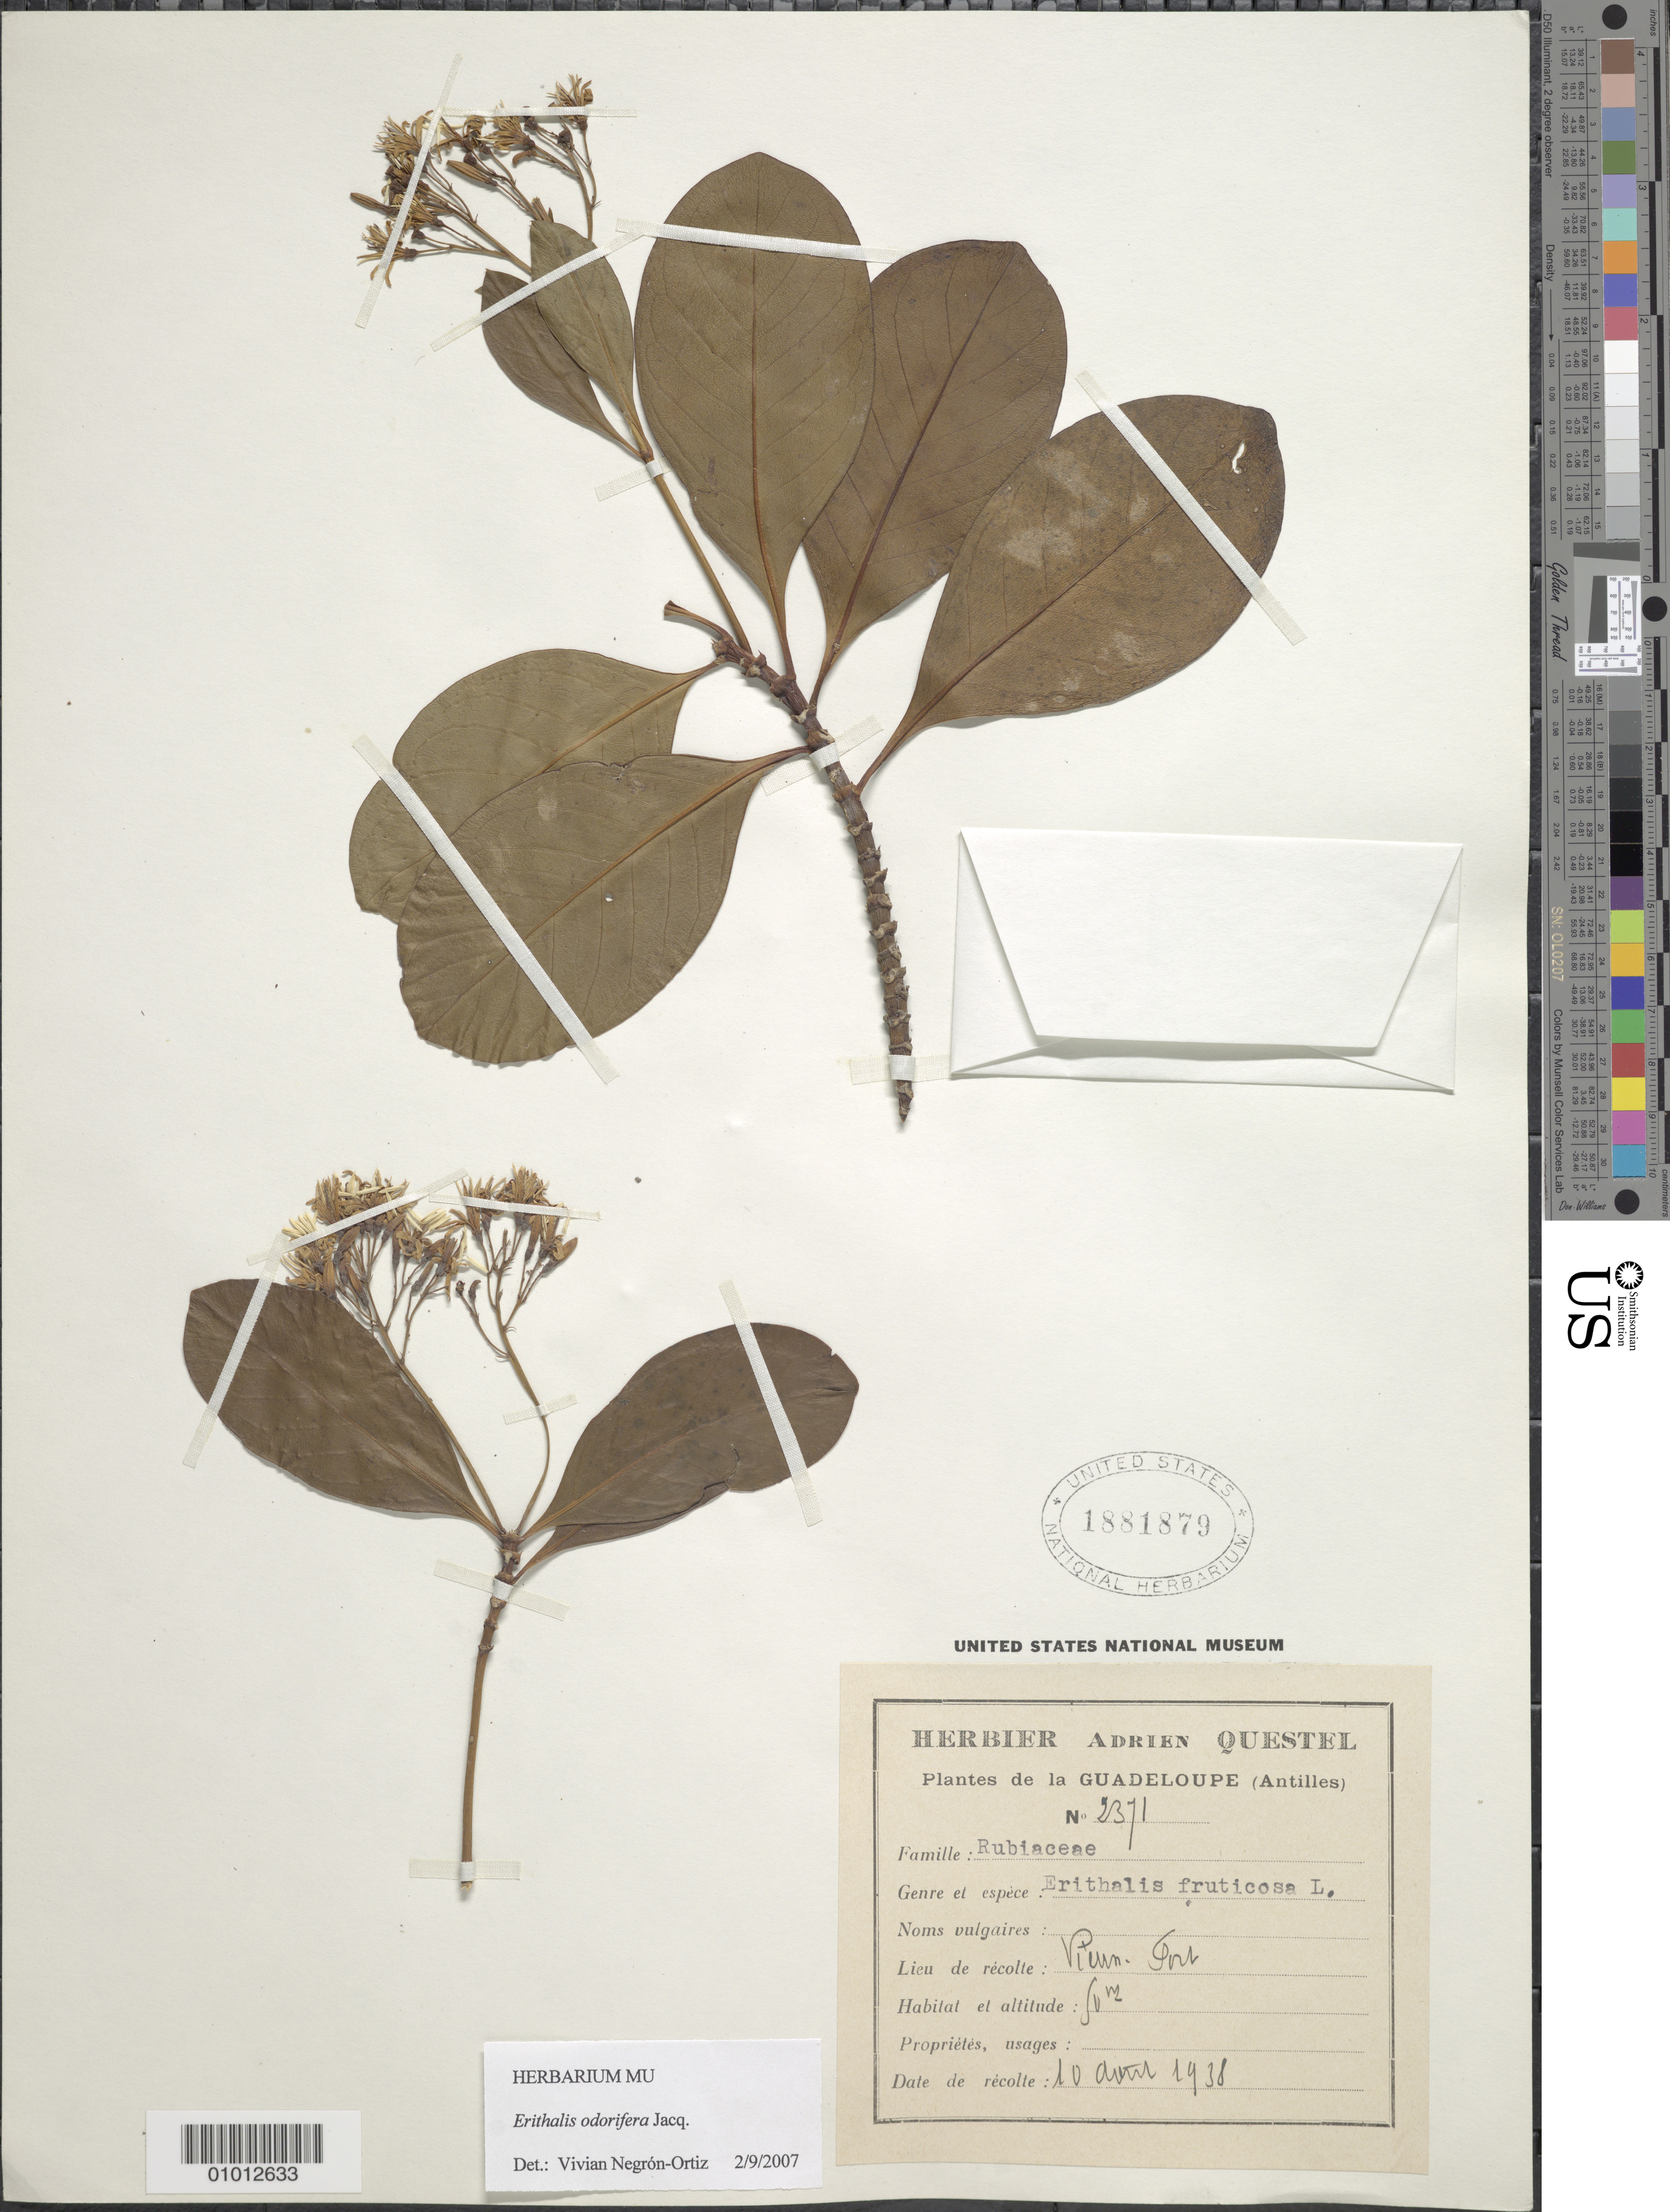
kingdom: Plantae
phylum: Tracheophyta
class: Magnoliopsida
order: Gentianales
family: Rubiaceae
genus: Erithalis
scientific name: Erithalis odorifera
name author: Jacq.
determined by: Negrón-Ortiz, V.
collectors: A. Questel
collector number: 2371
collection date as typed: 10 Aug 1938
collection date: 1938-08-10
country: Guadeloupe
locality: Viern. Port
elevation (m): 20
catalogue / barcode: US 1881879